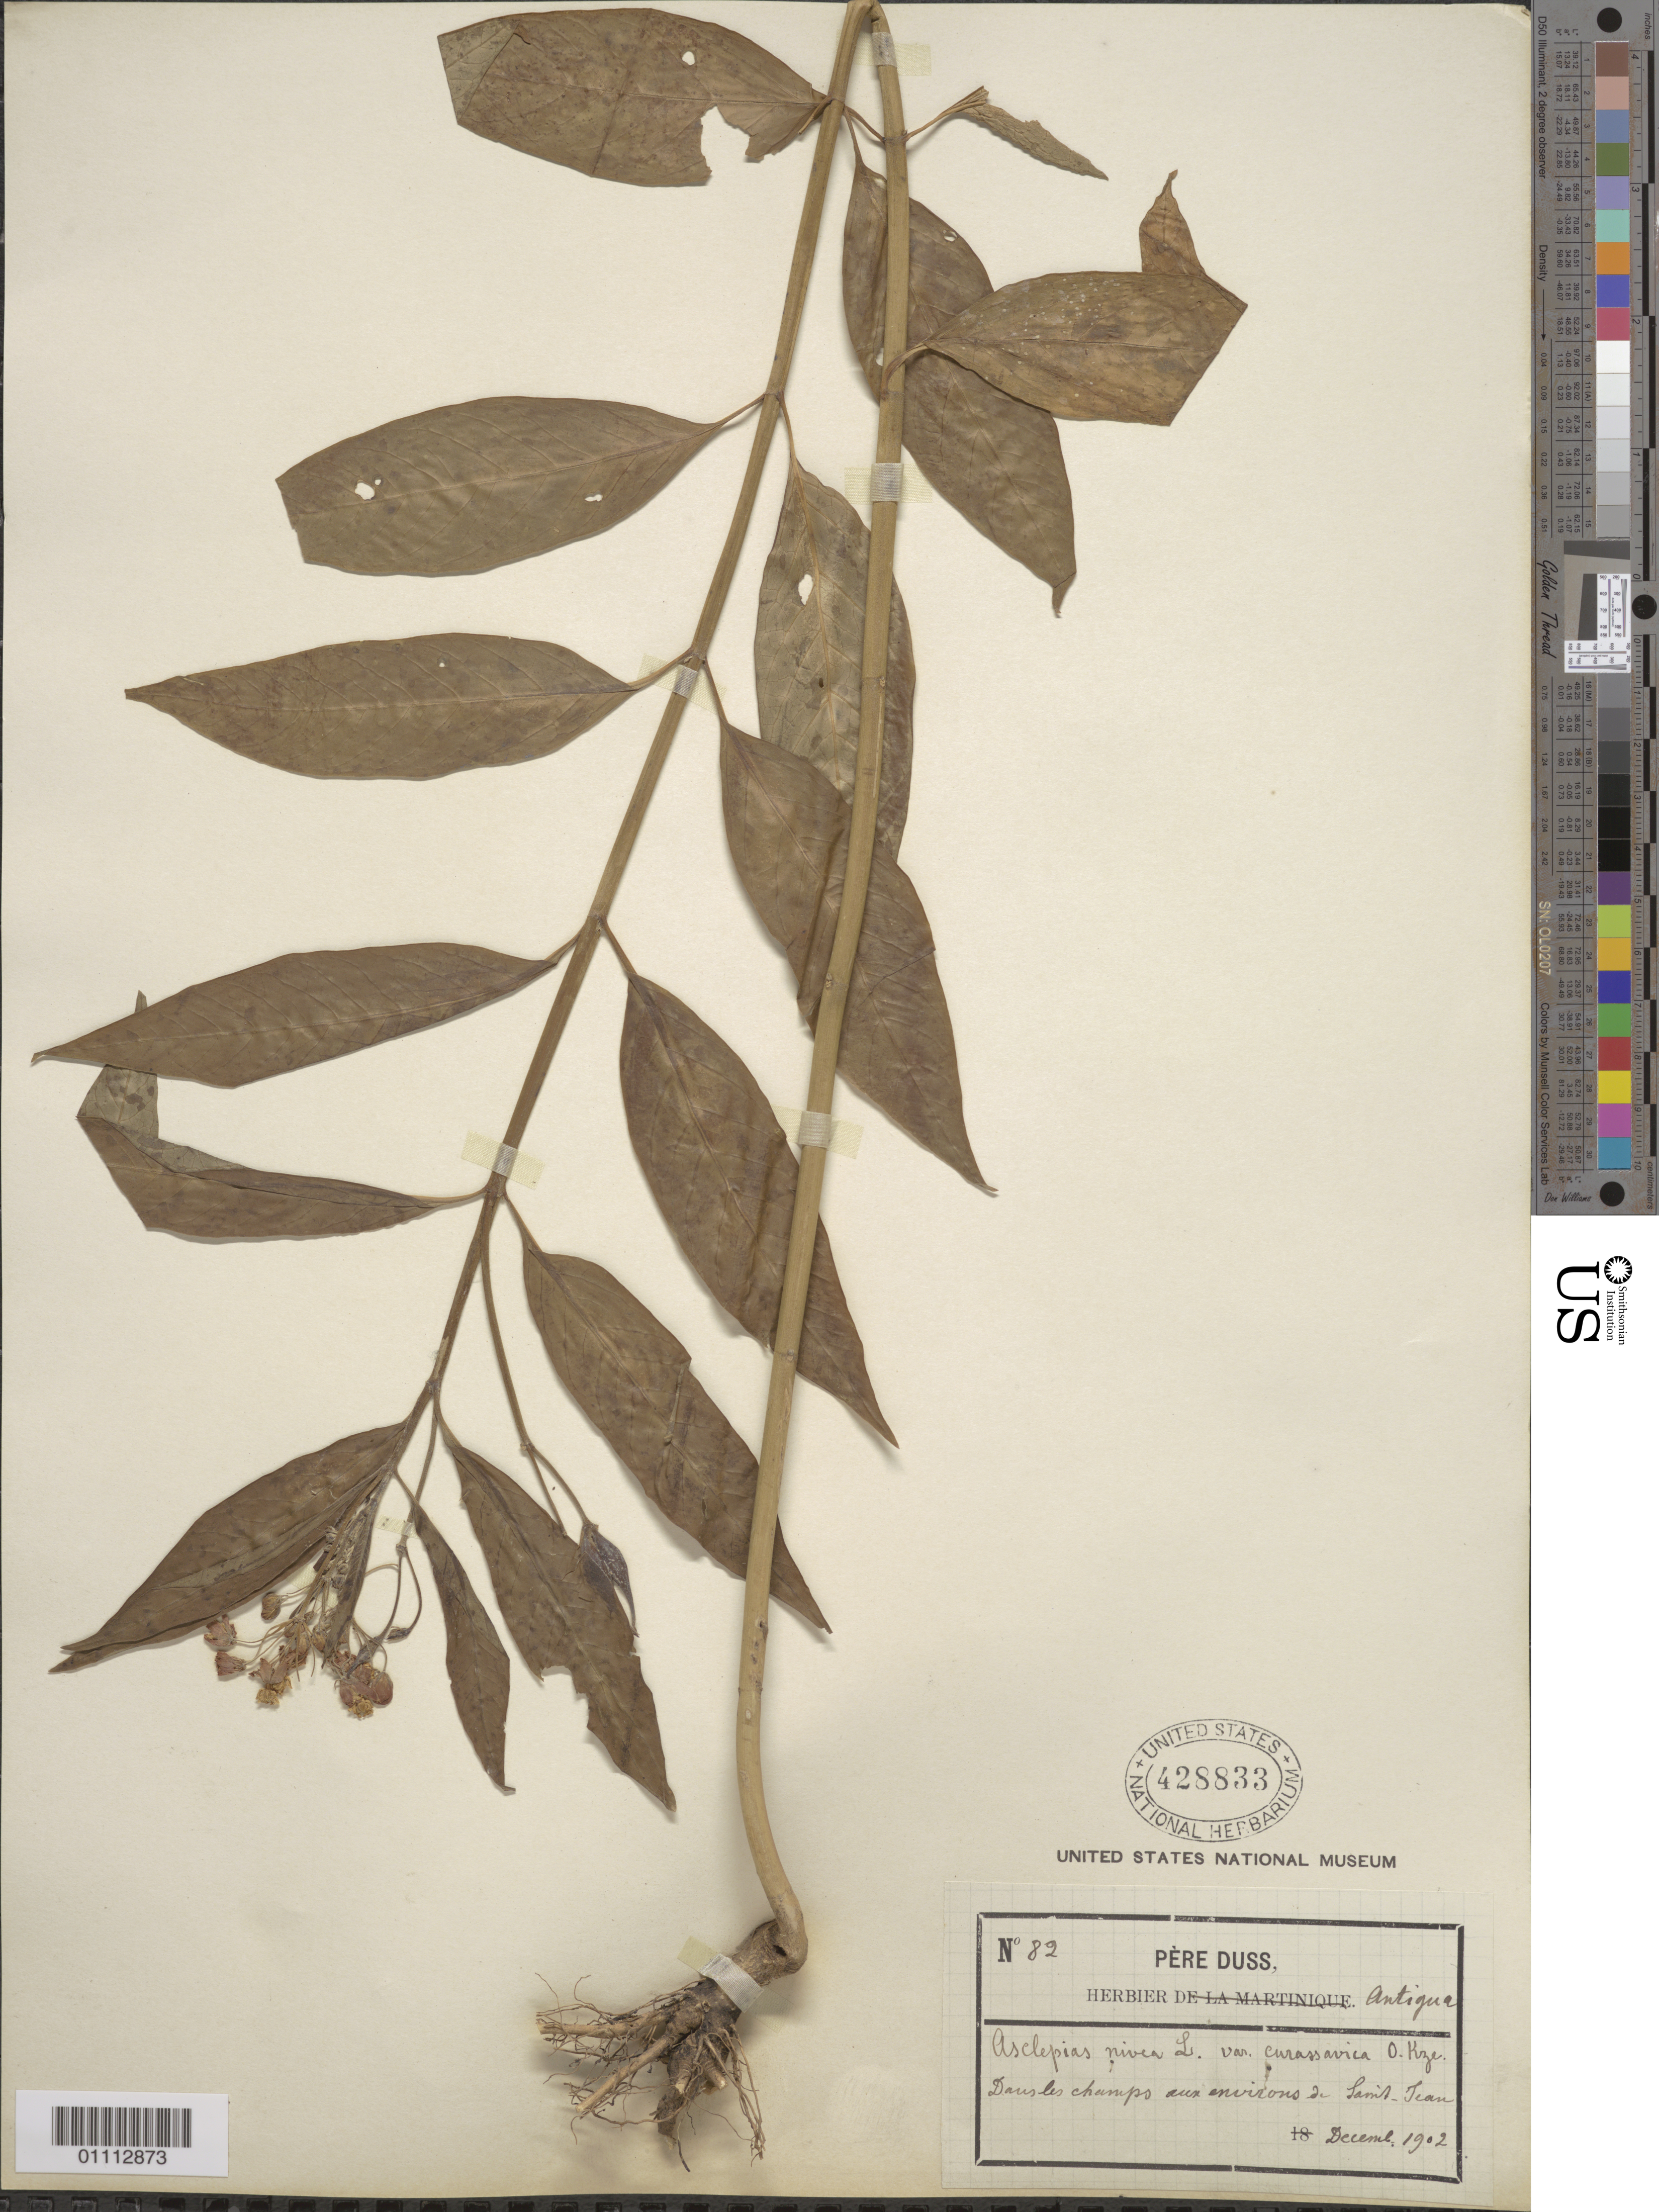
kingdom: Plantae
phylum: Tracheophyta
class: Magnoliopsida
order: Gentianales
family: Apocynaceae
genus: Asclepias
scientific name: Asclepias curassavica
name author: L.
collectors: Père Duss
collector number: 82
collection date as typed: Dec 1902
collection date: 1902-12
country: Antigua and Barbuda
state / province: Saint John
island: Antigua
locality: Daus les champs aux environs de Saint Jean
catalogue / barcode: US 428833